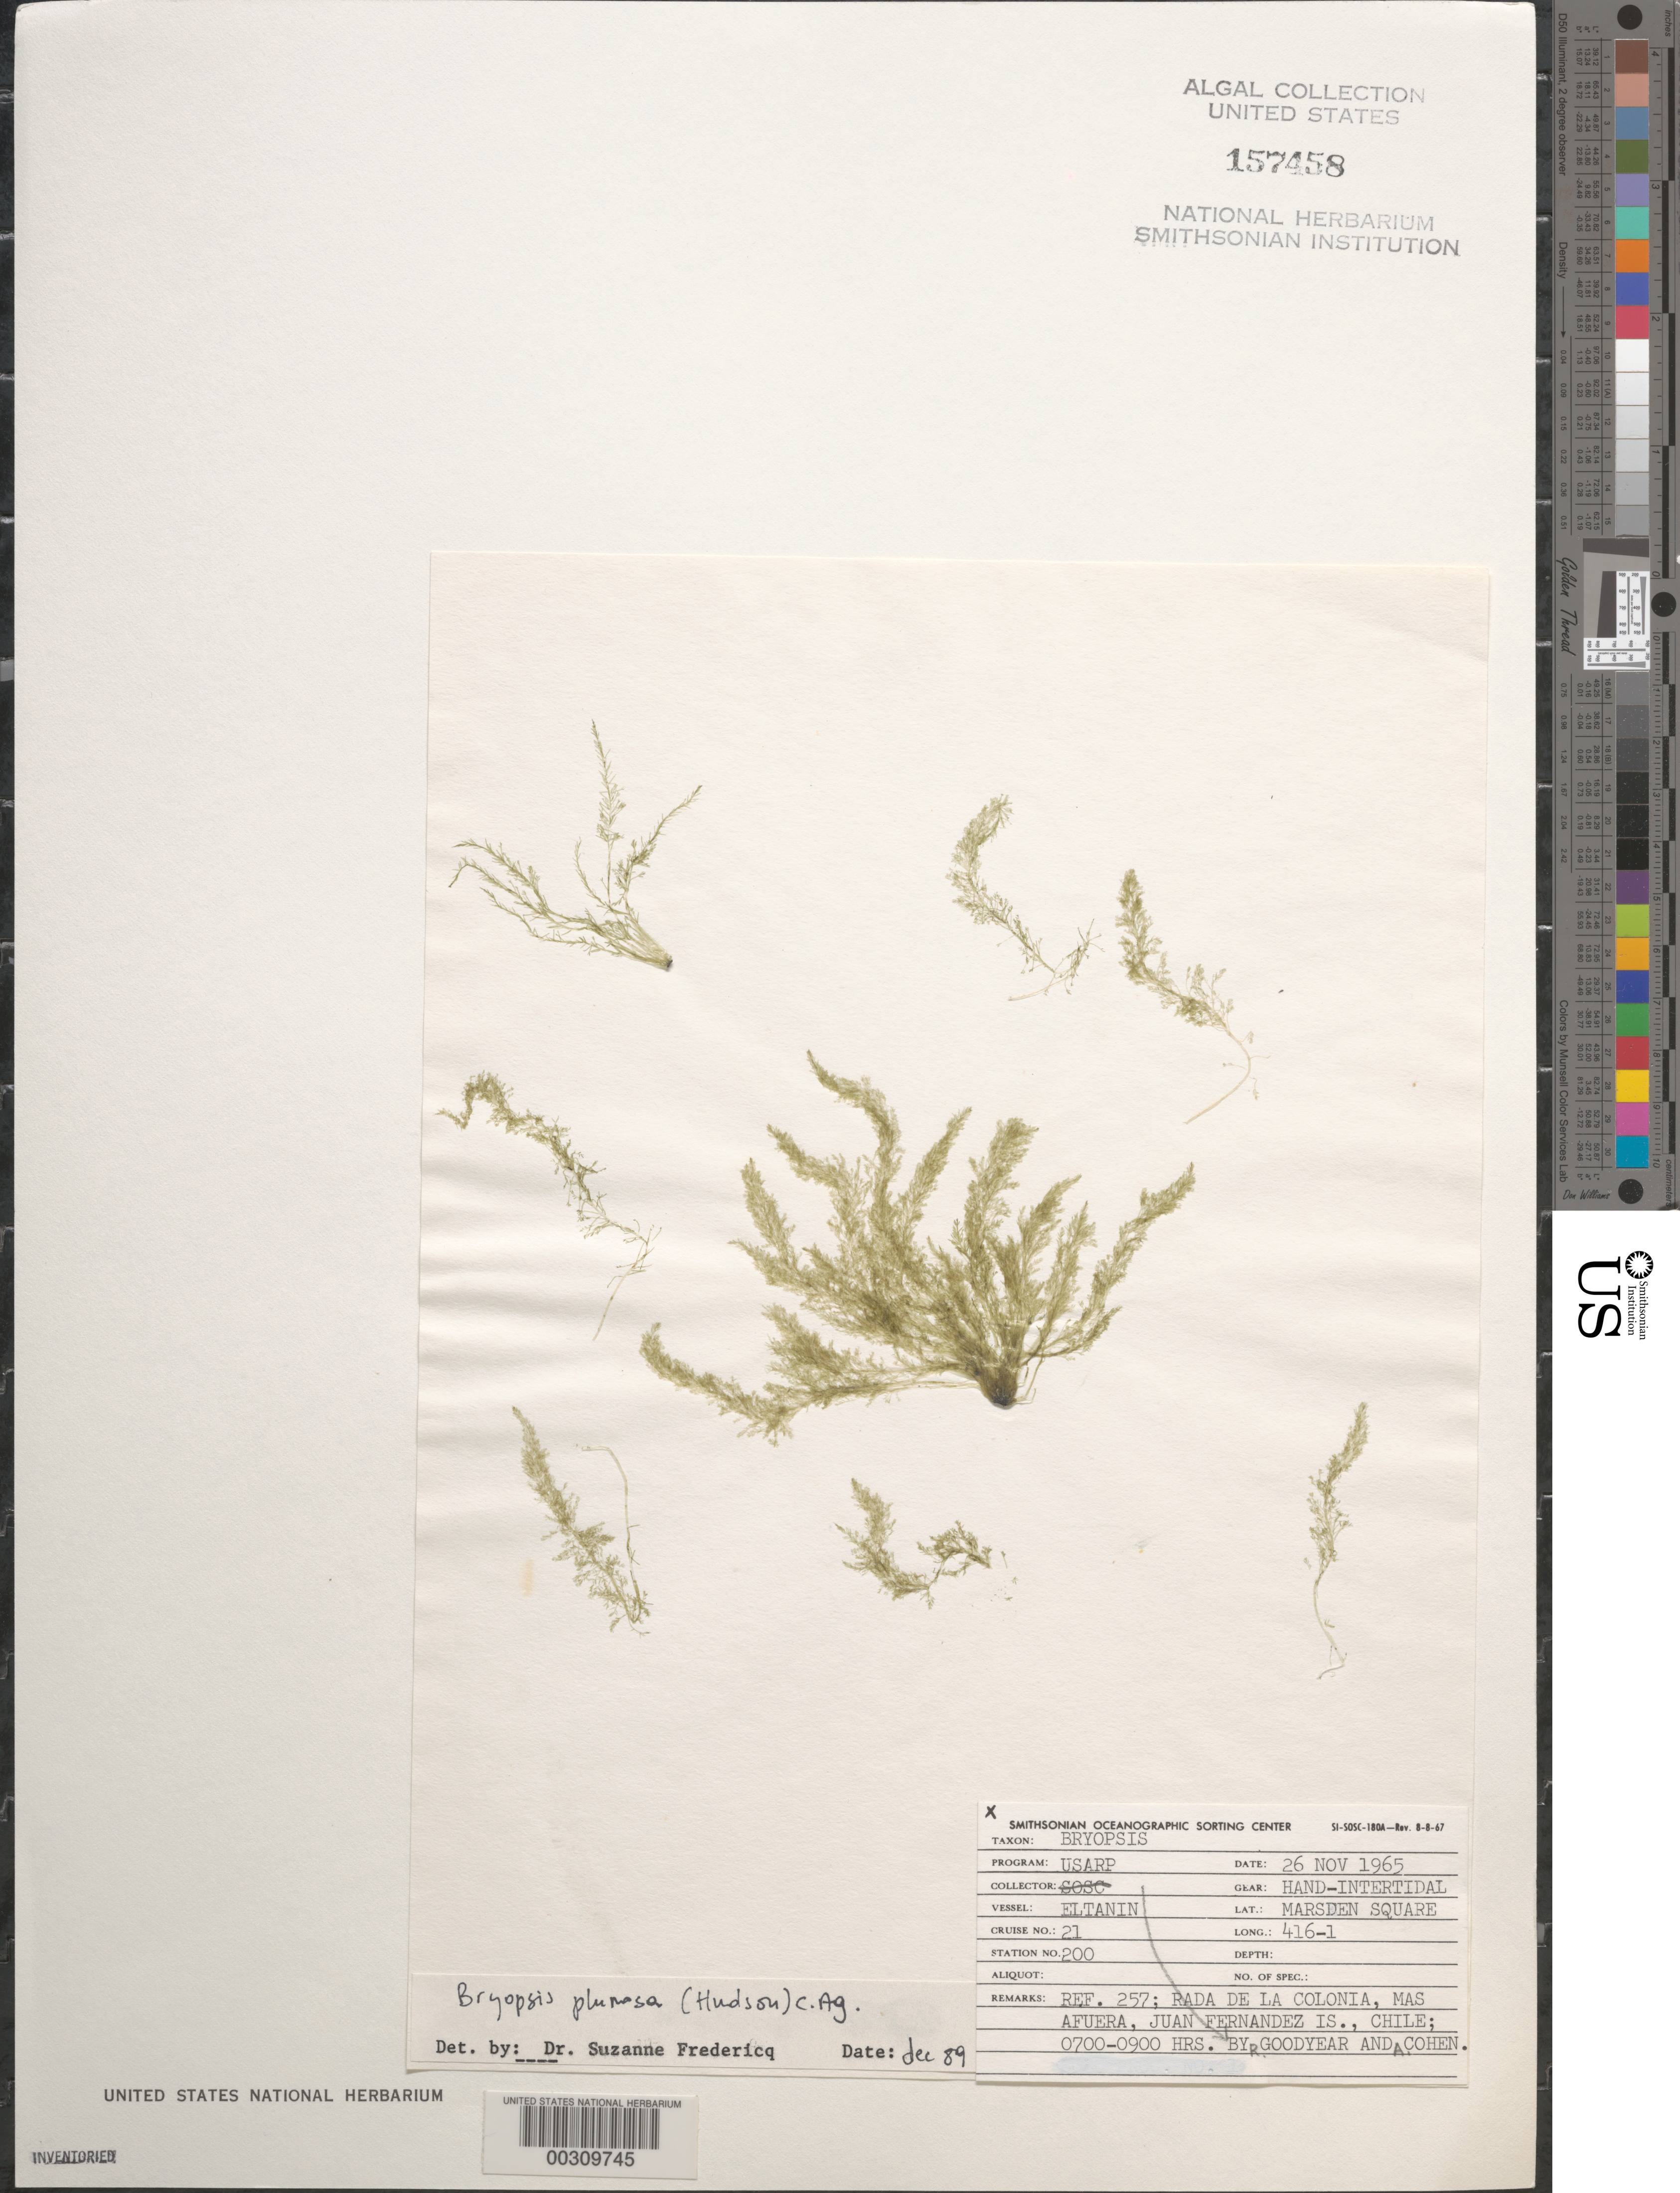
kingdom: Plantae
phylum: Chlorophyta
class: Ulvophyceae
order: Bryopsidales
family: Bryopsidaceae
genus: Bryopsis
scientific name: Bryopsis plumosa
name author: (Huds.) C. Agardh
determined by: Fredericq, S.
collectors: R. Goodyear & A. Cohen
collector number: Station 200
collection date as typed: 26 Nov 1965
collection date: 1965-11-26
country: Chile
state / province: Valparaíso (V)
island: Isla Más Afuera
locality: Rada de la Colonia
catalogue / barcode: US 157458